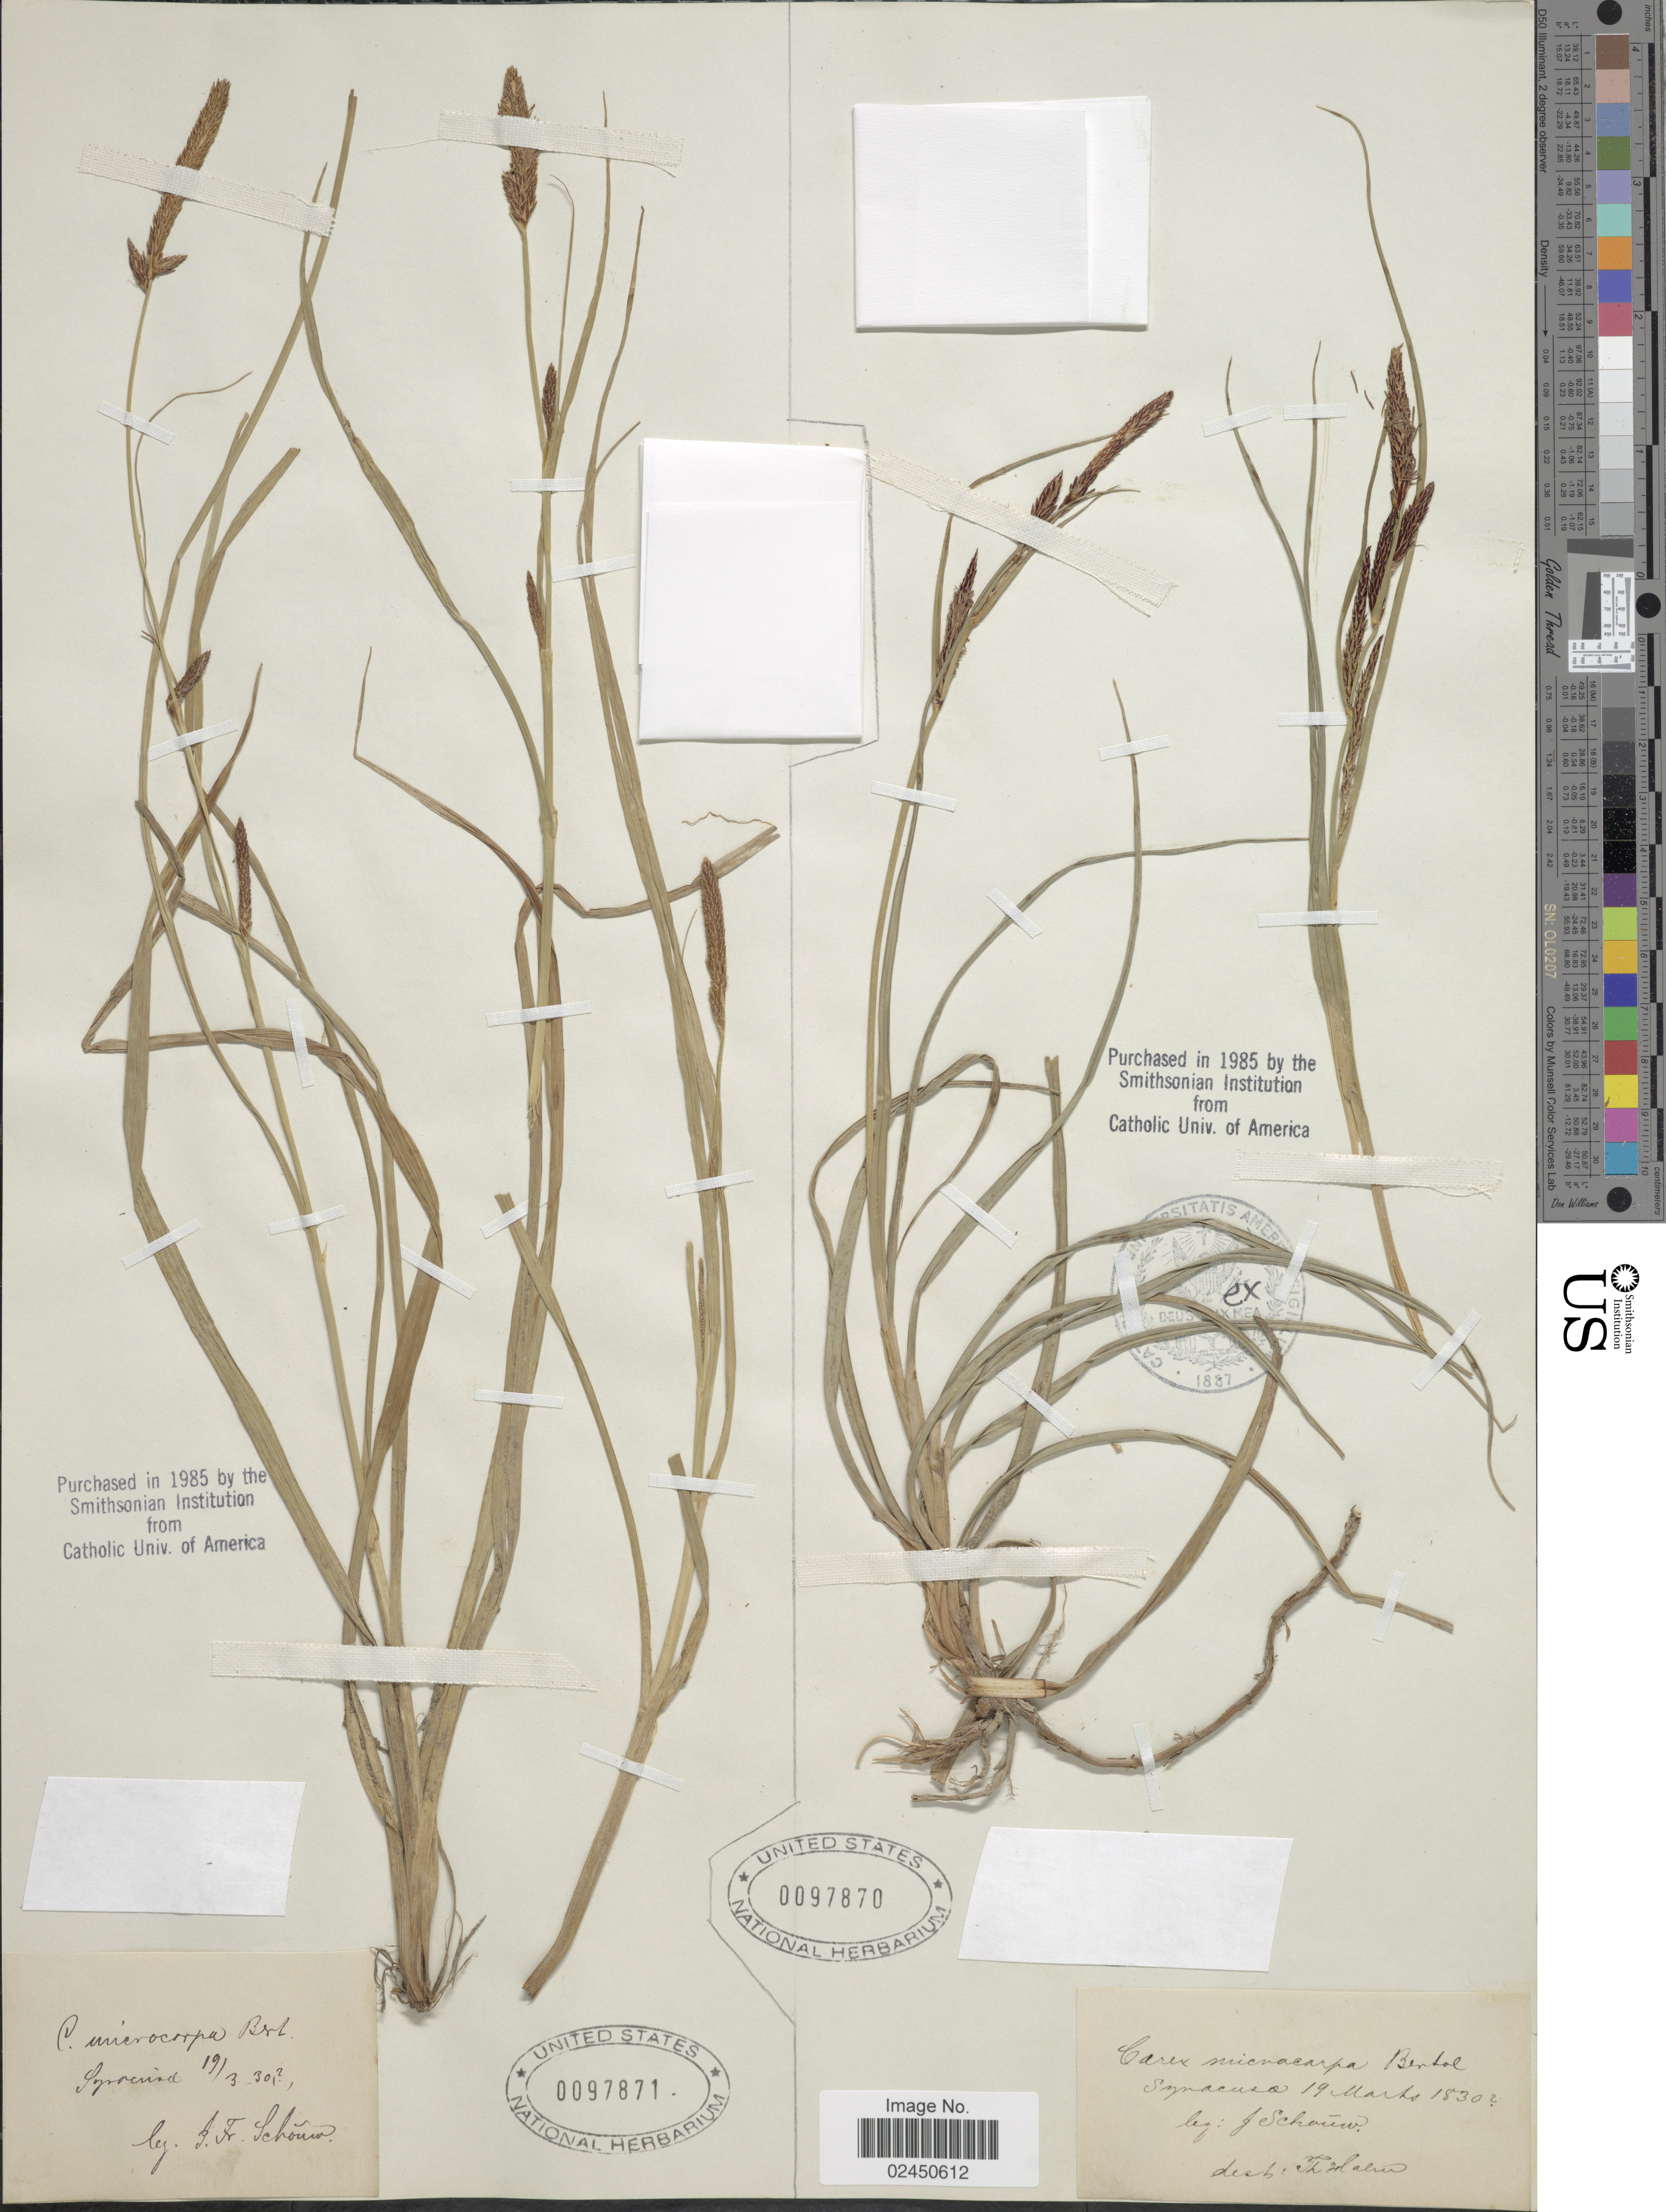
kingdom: Plantae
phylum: Tracheophyta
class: Liliopsida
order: Poales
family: Cyperaceae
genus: Carex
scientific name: Carex microcarpa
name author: Bertol. ex Moris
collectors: J. Schouw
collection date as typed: Transcribed d/m/y: 19/3/30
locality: Syracrisce [interpreted]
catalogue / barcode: US 97871